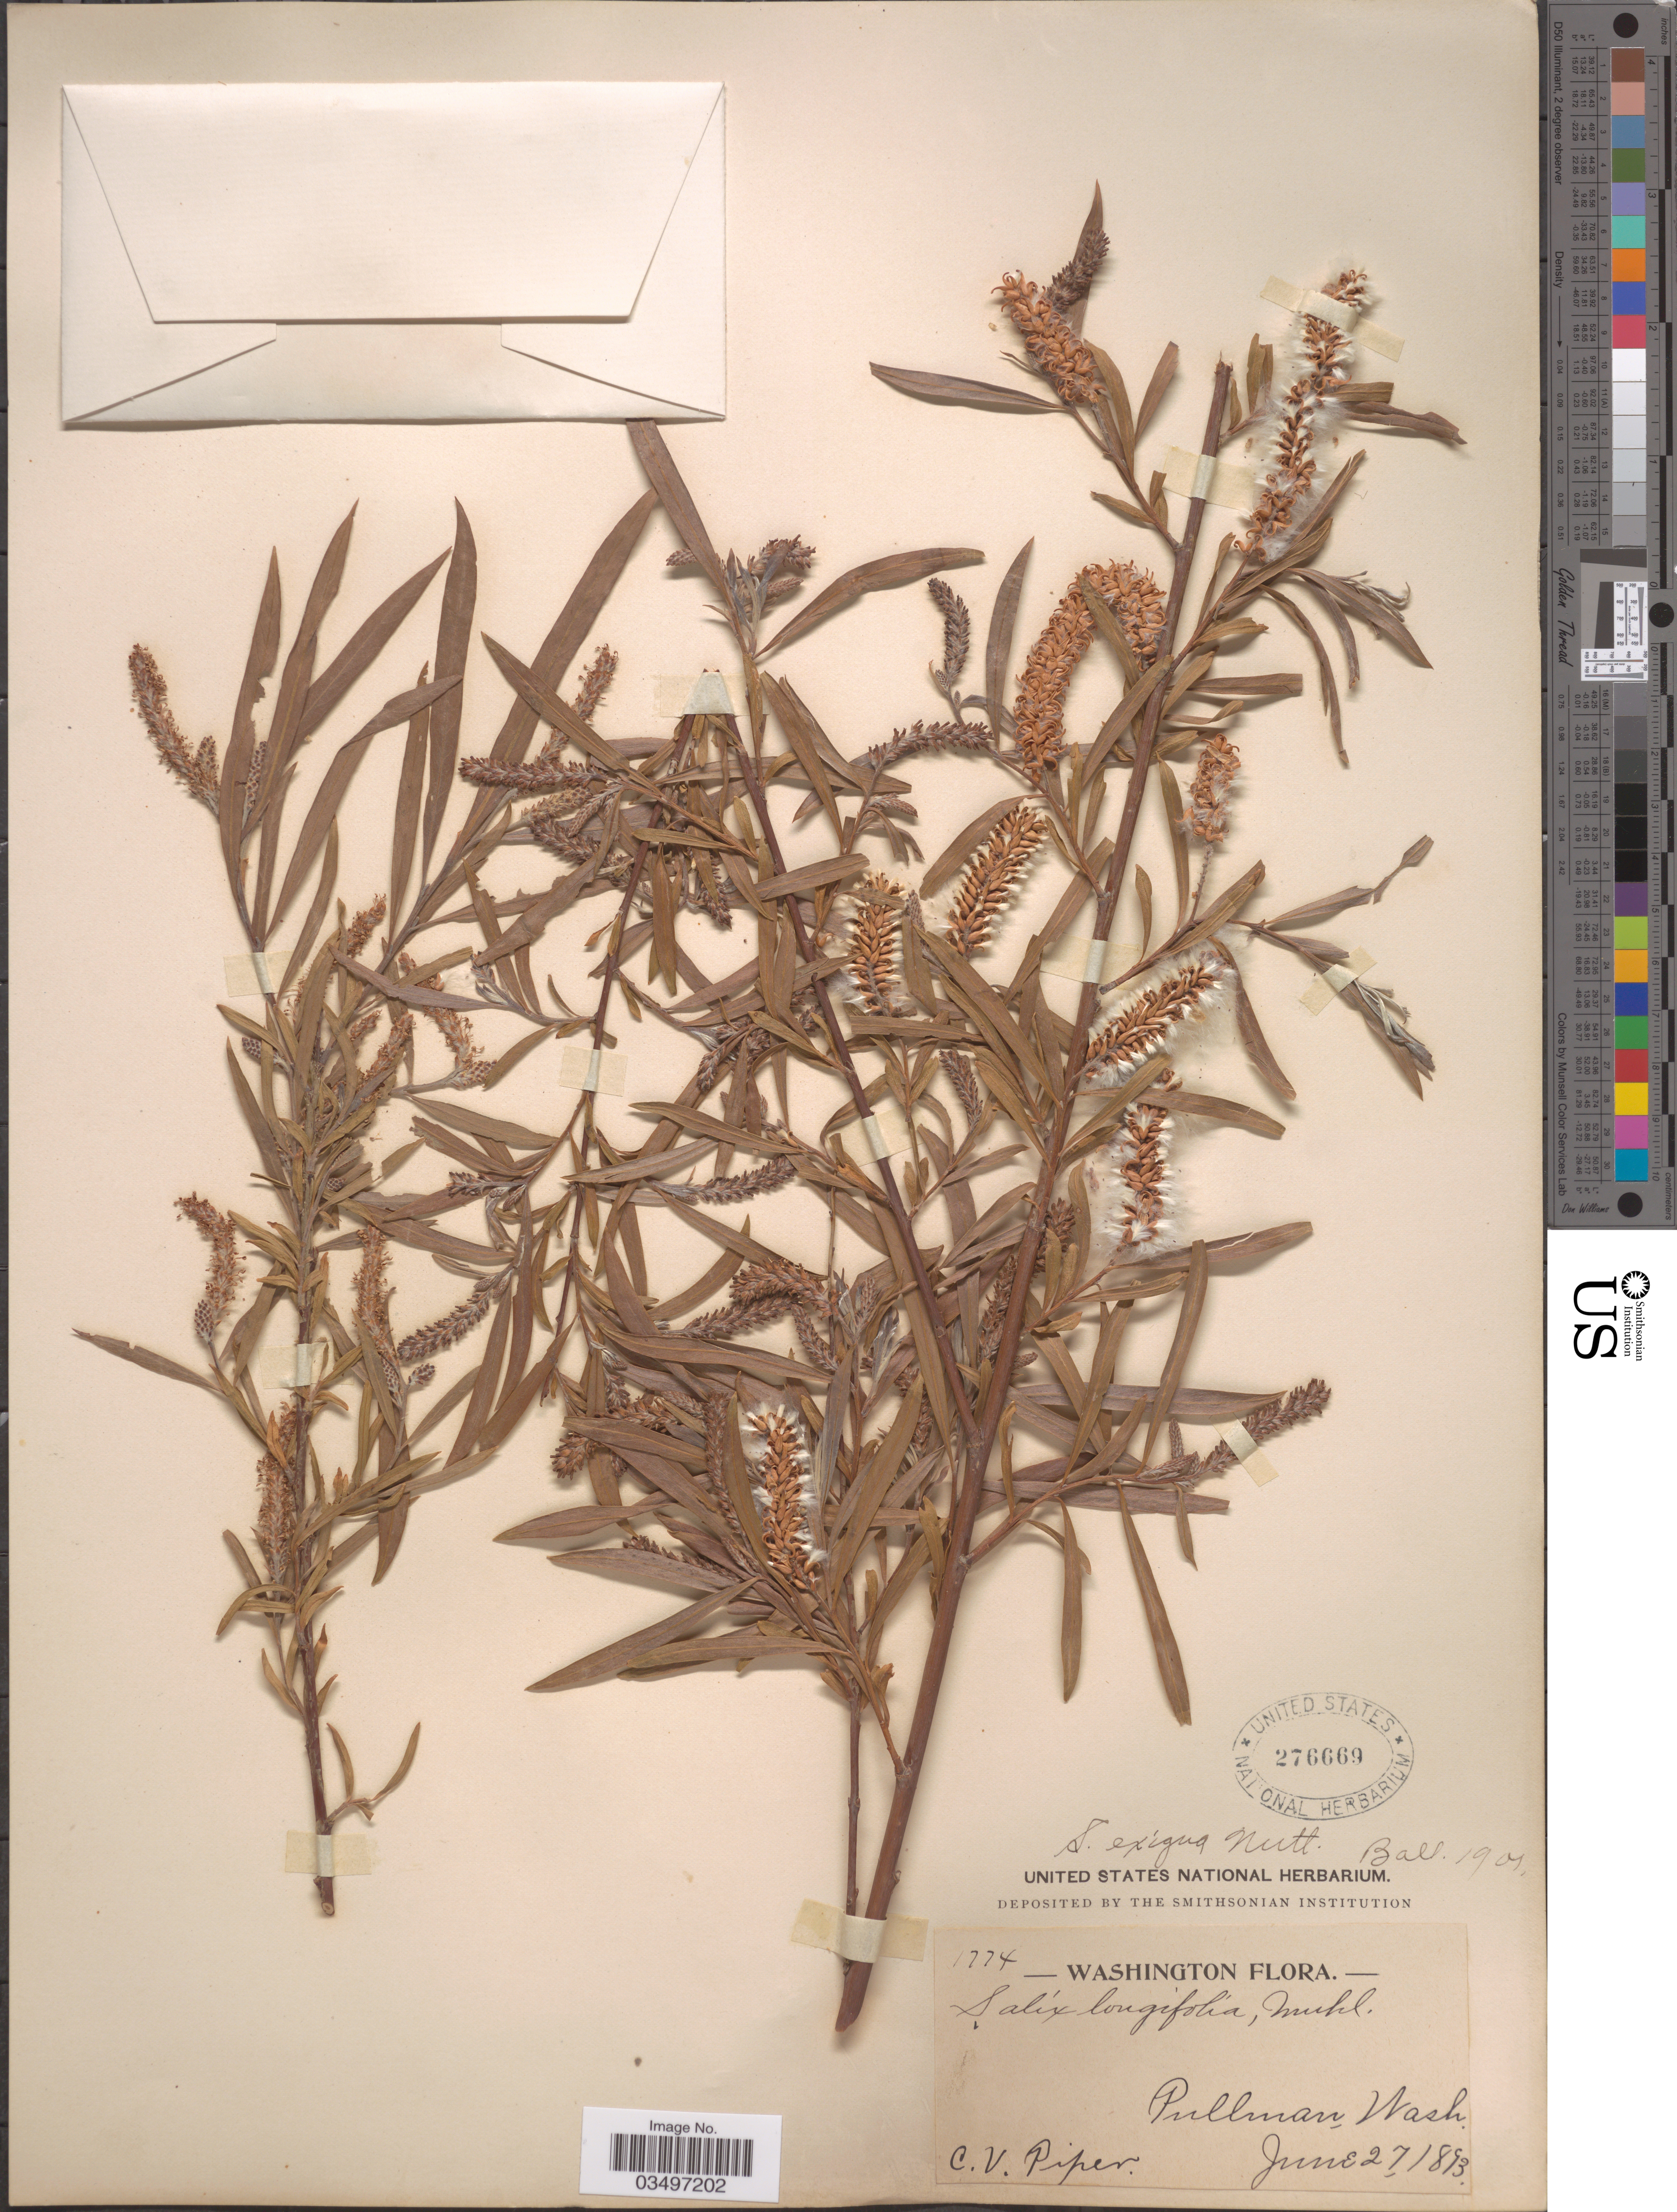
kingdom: Plantae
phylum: Tracheophyta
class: Magnoliopsida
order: Malpighiales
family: Salicaceae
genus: Salix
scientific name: Salix exigua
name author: Nutt.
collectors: C. V. Piper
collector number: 1774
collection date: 1893-06-27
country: United States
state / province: Washington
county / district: Whitman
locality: Pullman.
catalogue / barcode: US 276669